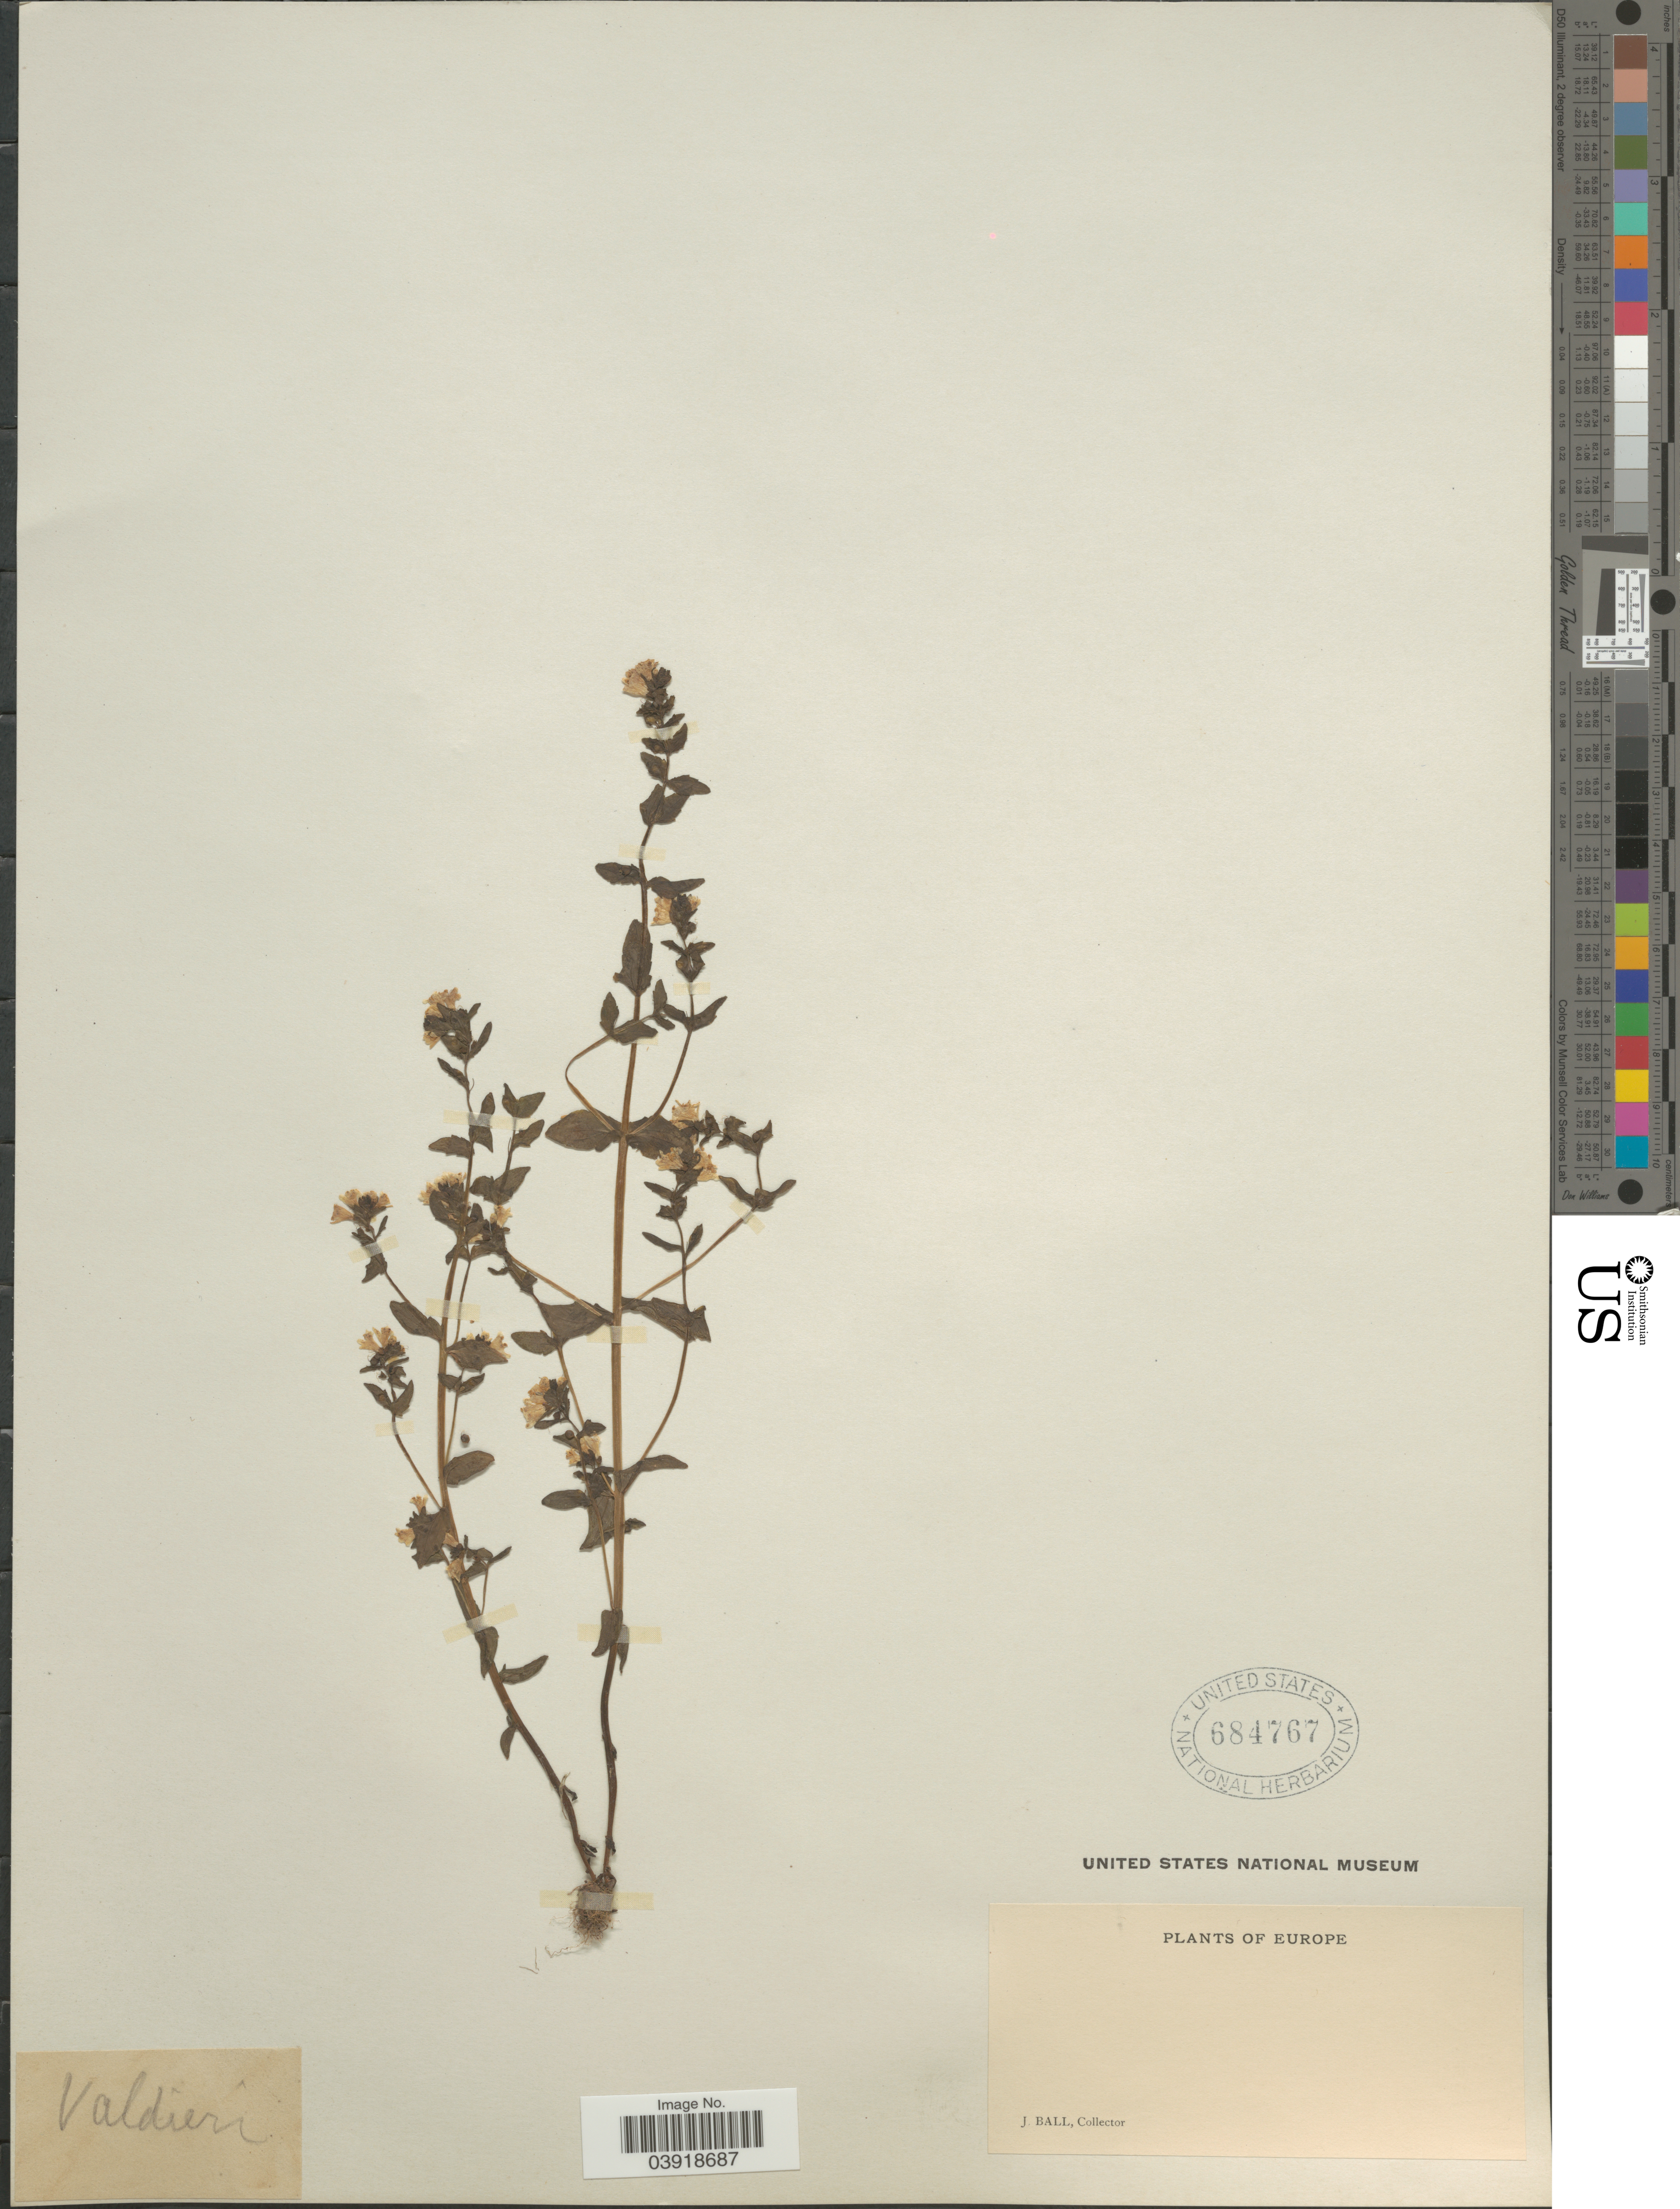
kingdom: Plantae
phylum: Tracheophyta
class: Magnoliopsida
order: Lamiales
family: Orobanchaceae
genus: Tozzia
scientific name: Tozzia sp.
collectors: J. Ball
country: Italy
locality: Valdieri. Europe.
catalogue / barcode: US 684767